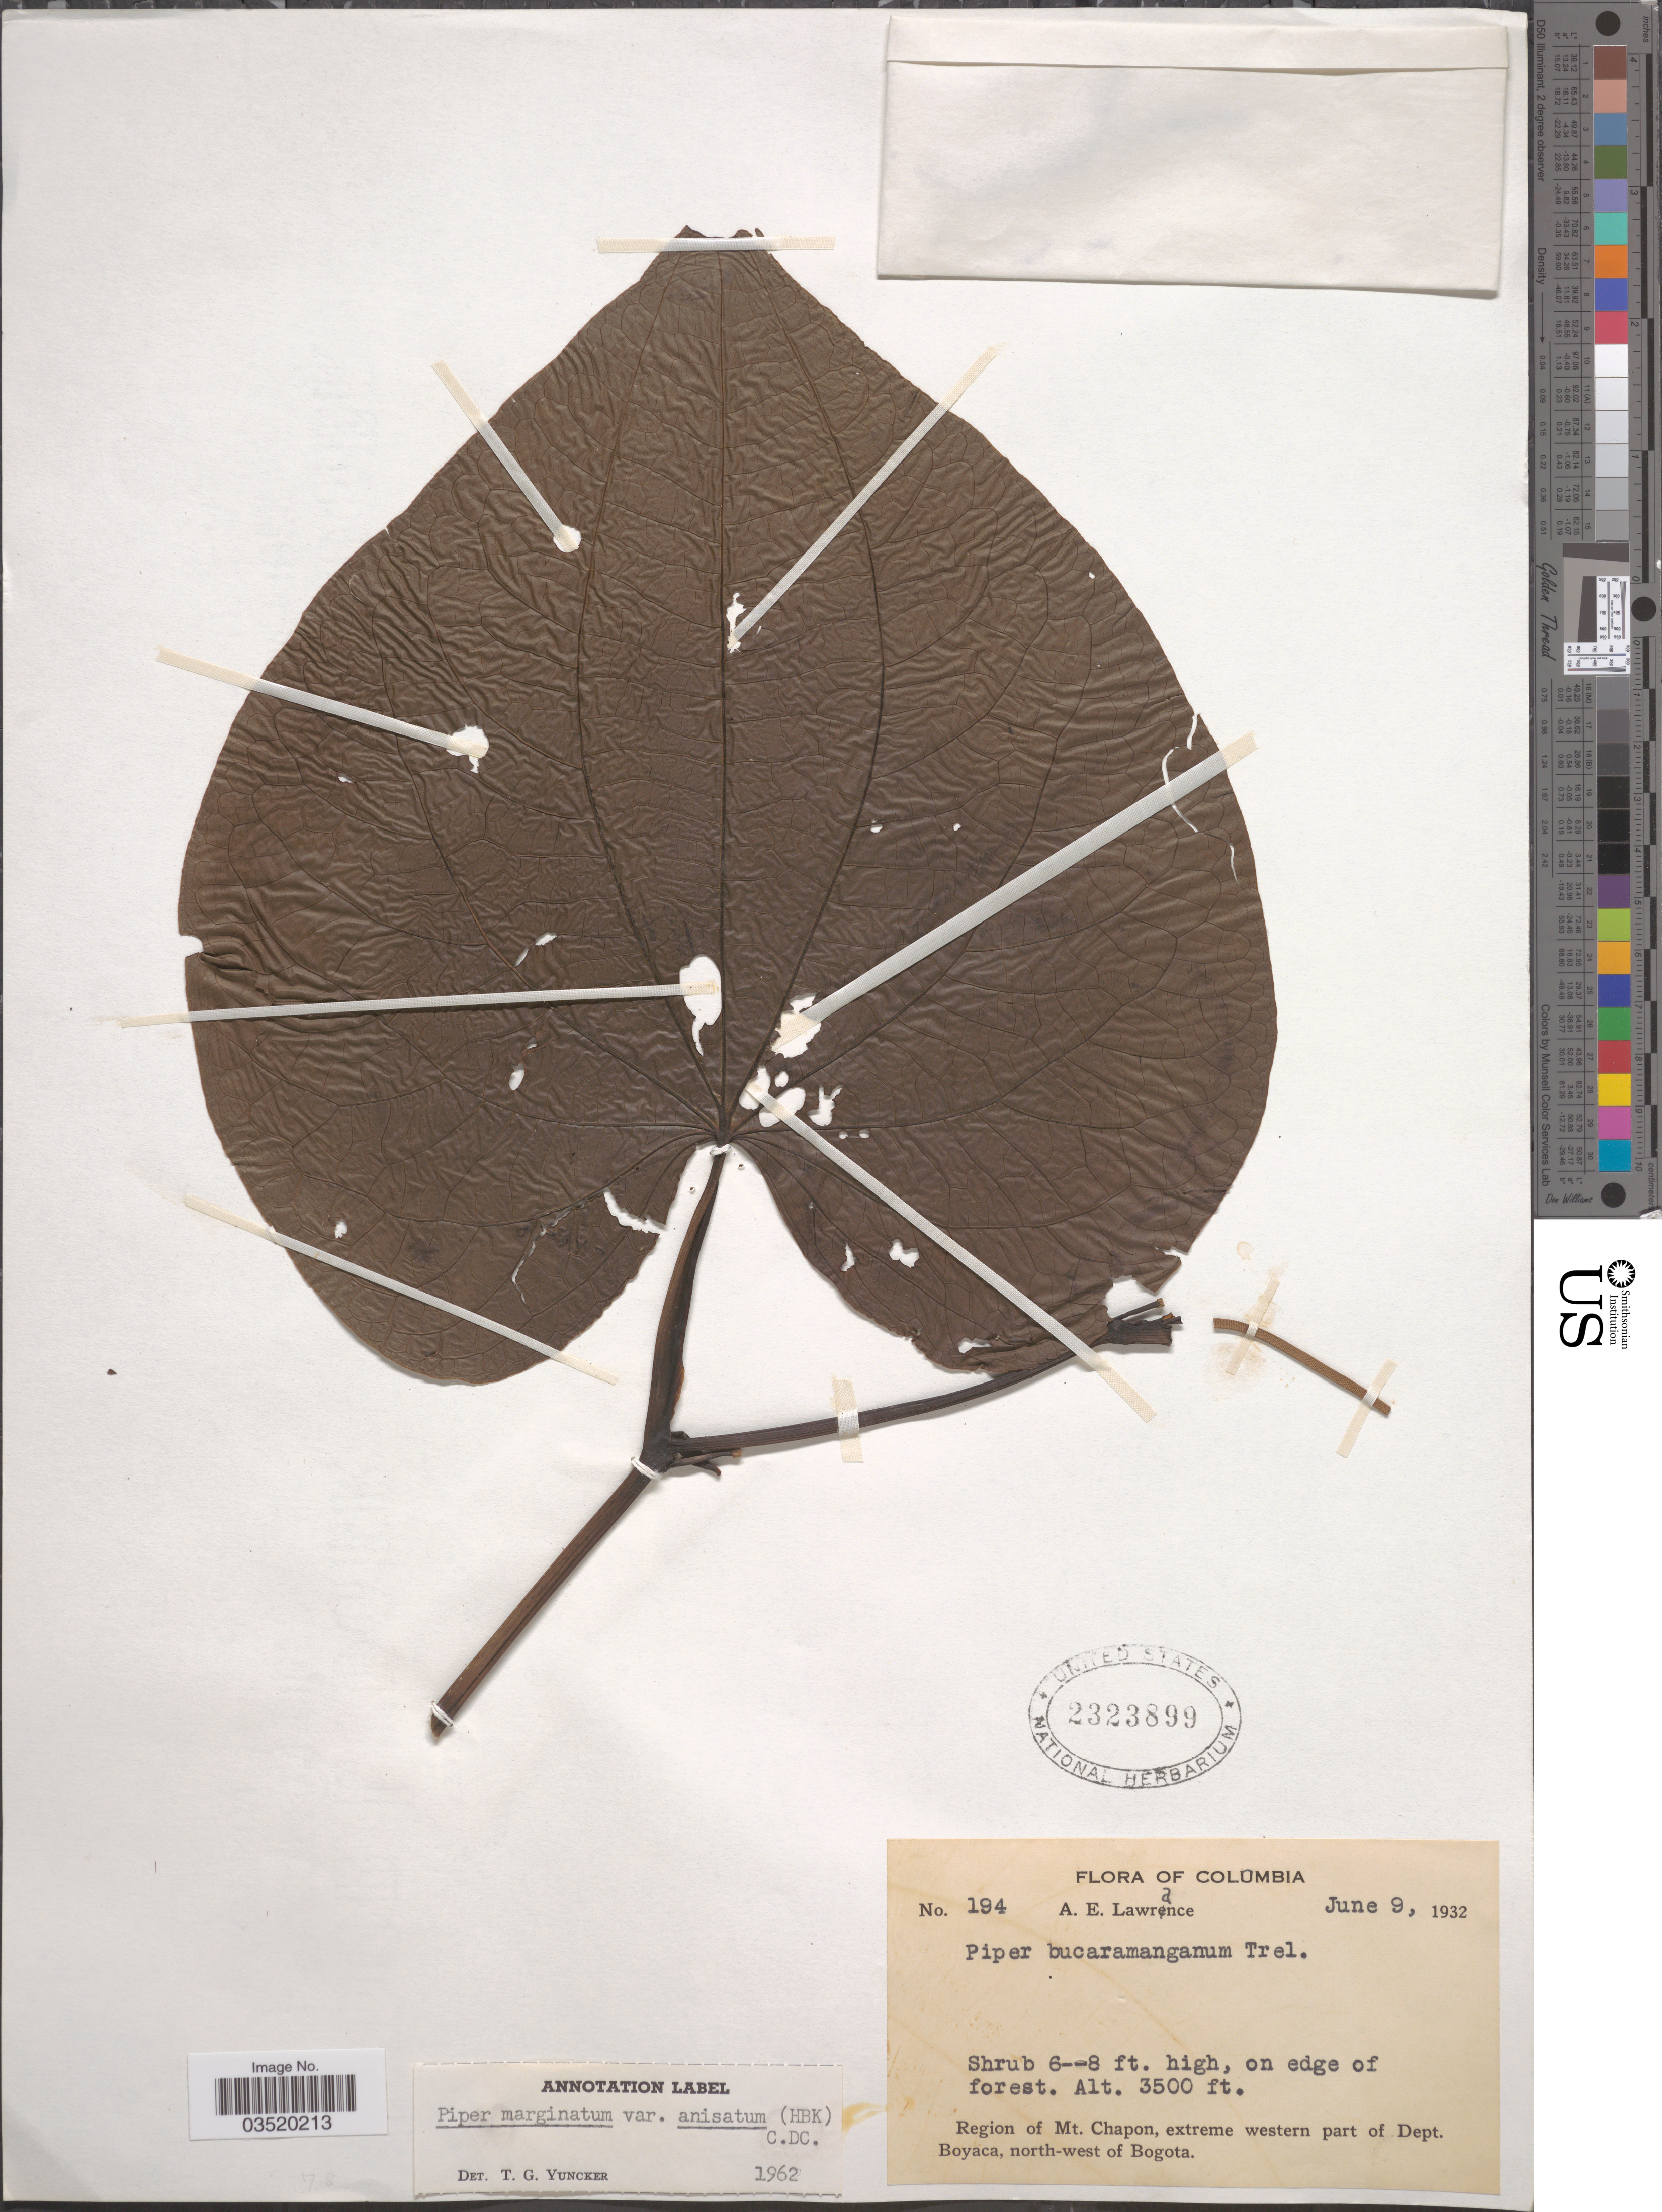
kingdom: Plantae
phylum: Tracheophyta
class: Magnoliopsida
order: Piperales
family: Piperaceae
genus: Piper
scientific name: Piper marginatum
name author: Jacq.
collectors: A. Lawrance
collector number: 194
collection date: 1932-06-09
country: Colombia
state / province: Boyacá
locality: Region of Mt. Chapon, extreme western part of Dept. Boyaca, north-west of Bogota.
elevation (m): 1067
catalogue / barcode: US 2323899